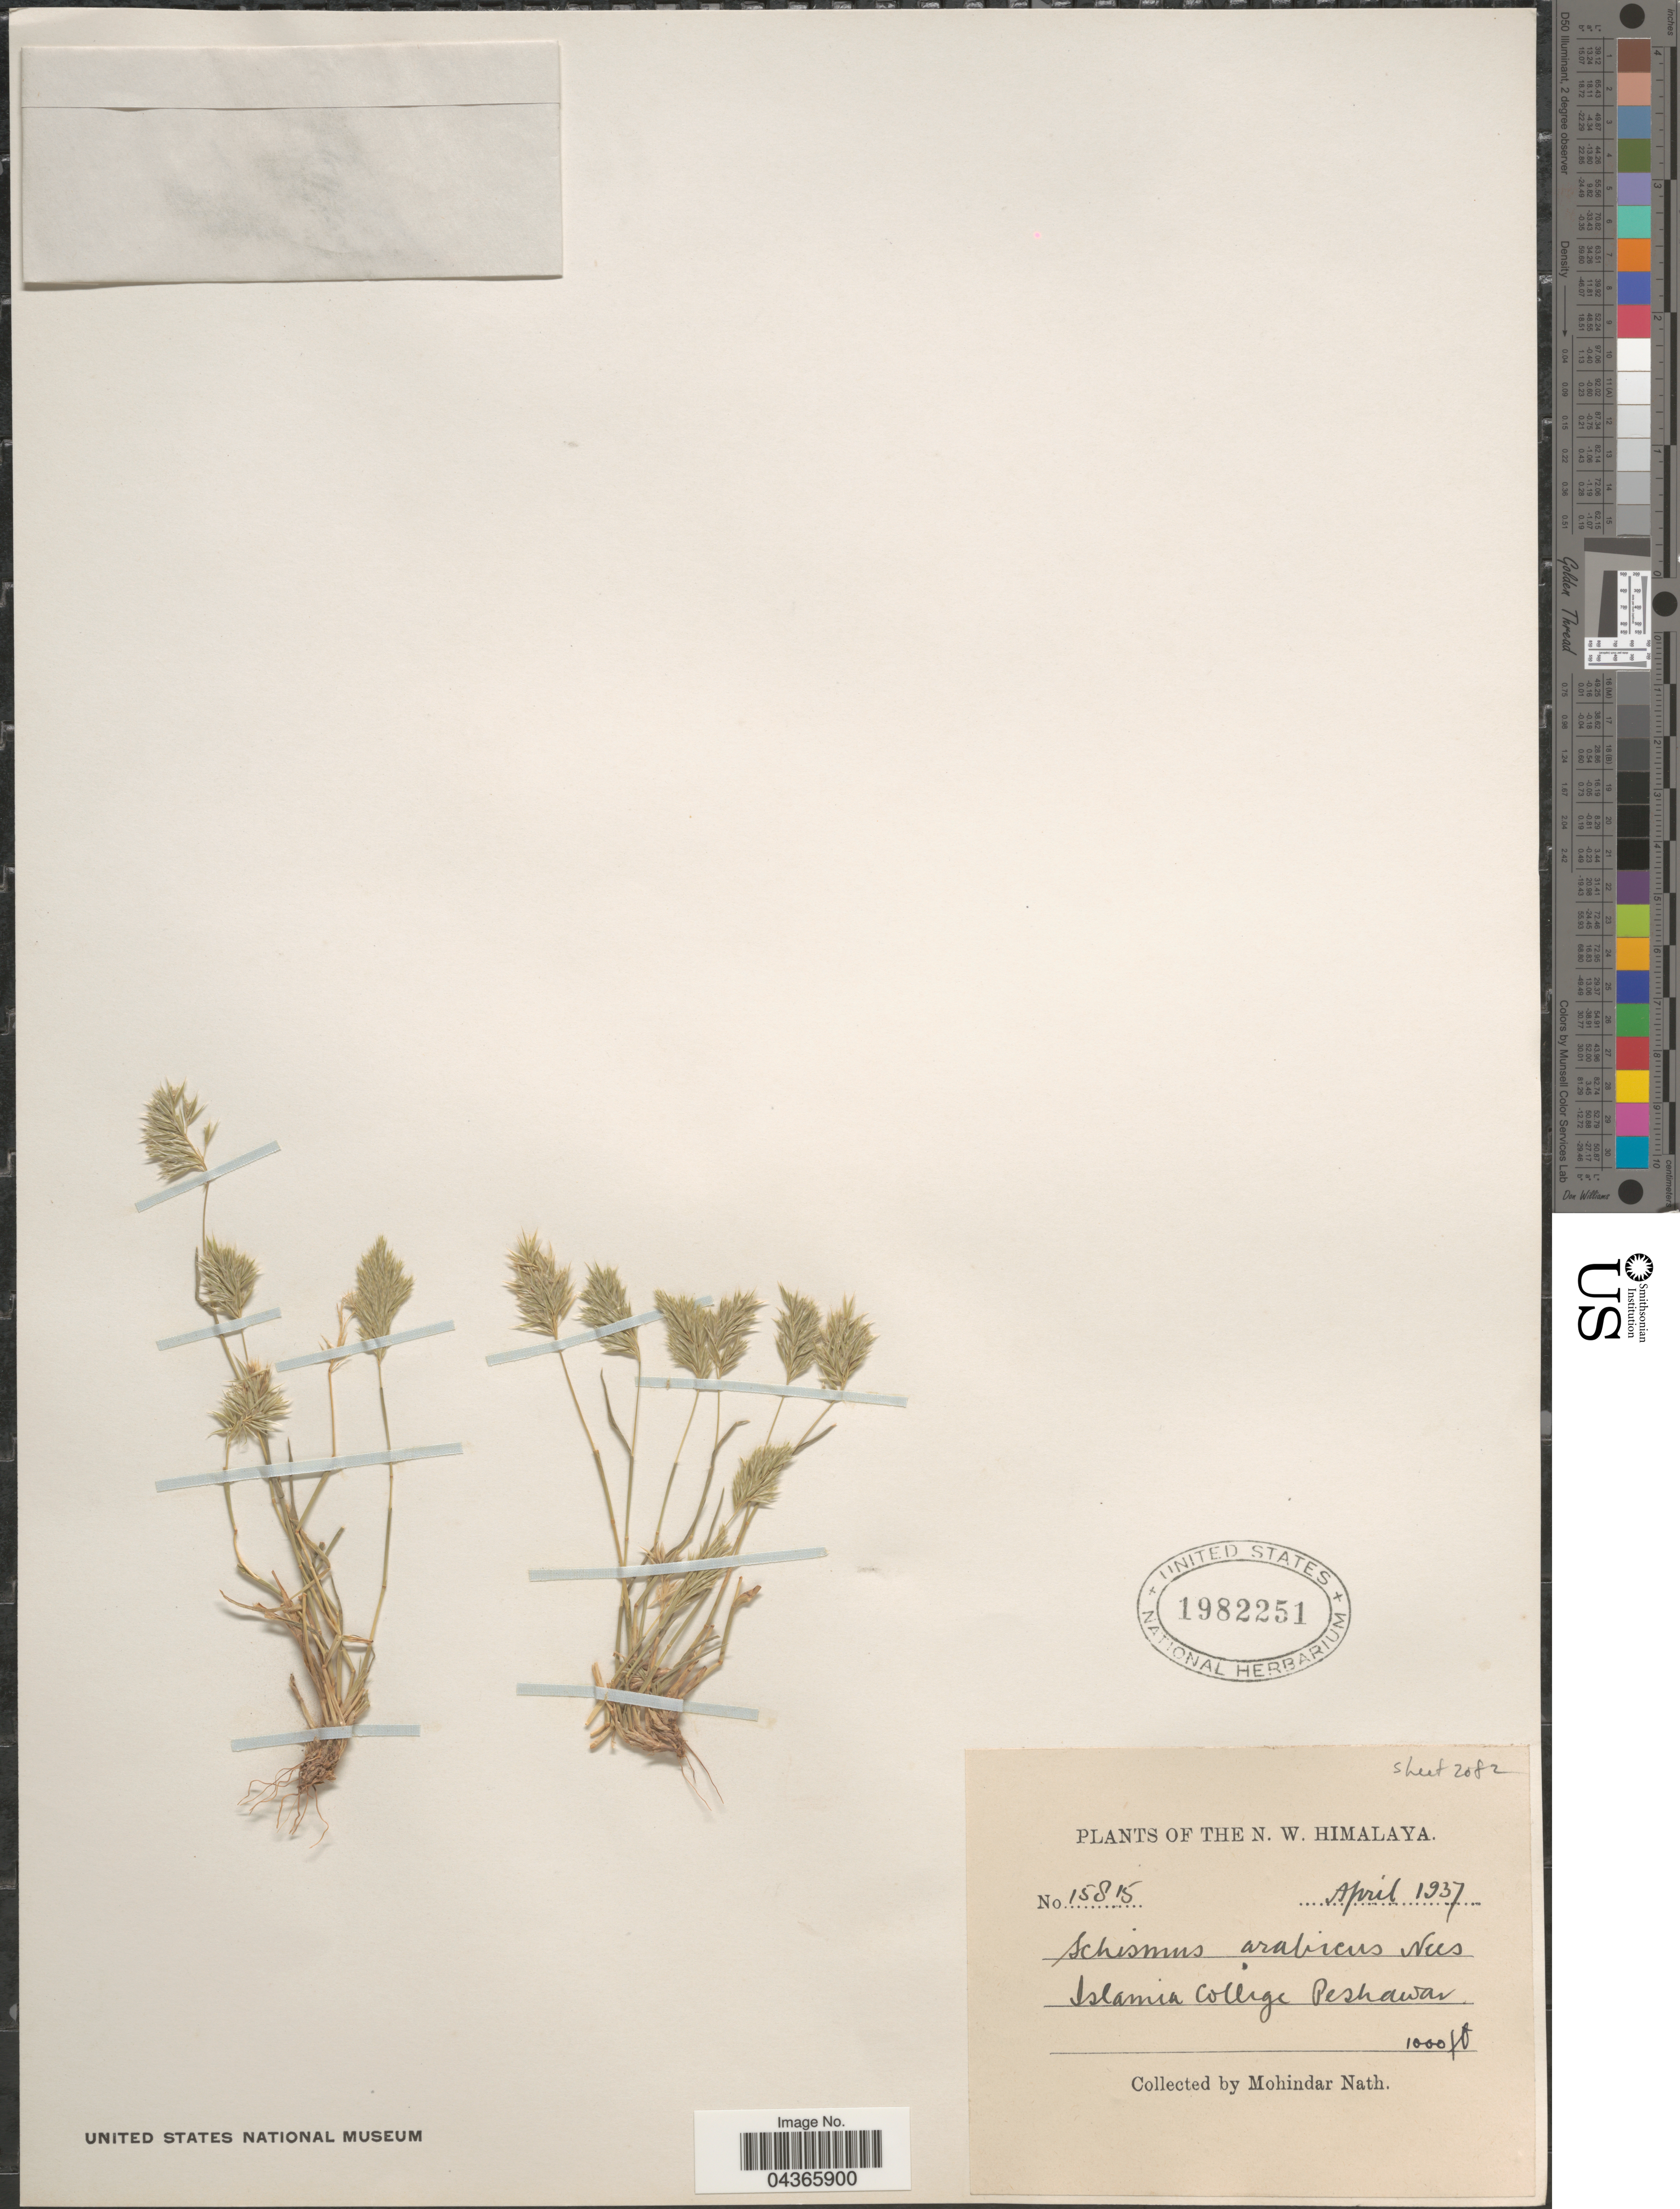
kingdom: Plantae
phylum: Tracheophyta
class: Liliopsida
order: Poales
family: Poaceae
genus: Schismus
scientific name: Schismus arabicus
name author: Nees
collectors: M. Nath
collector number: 15815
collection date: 1937-04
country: Pakistan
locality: N. W. Himalaya. Islamia College Peshawar.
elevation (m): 305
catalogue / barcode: US 1982251